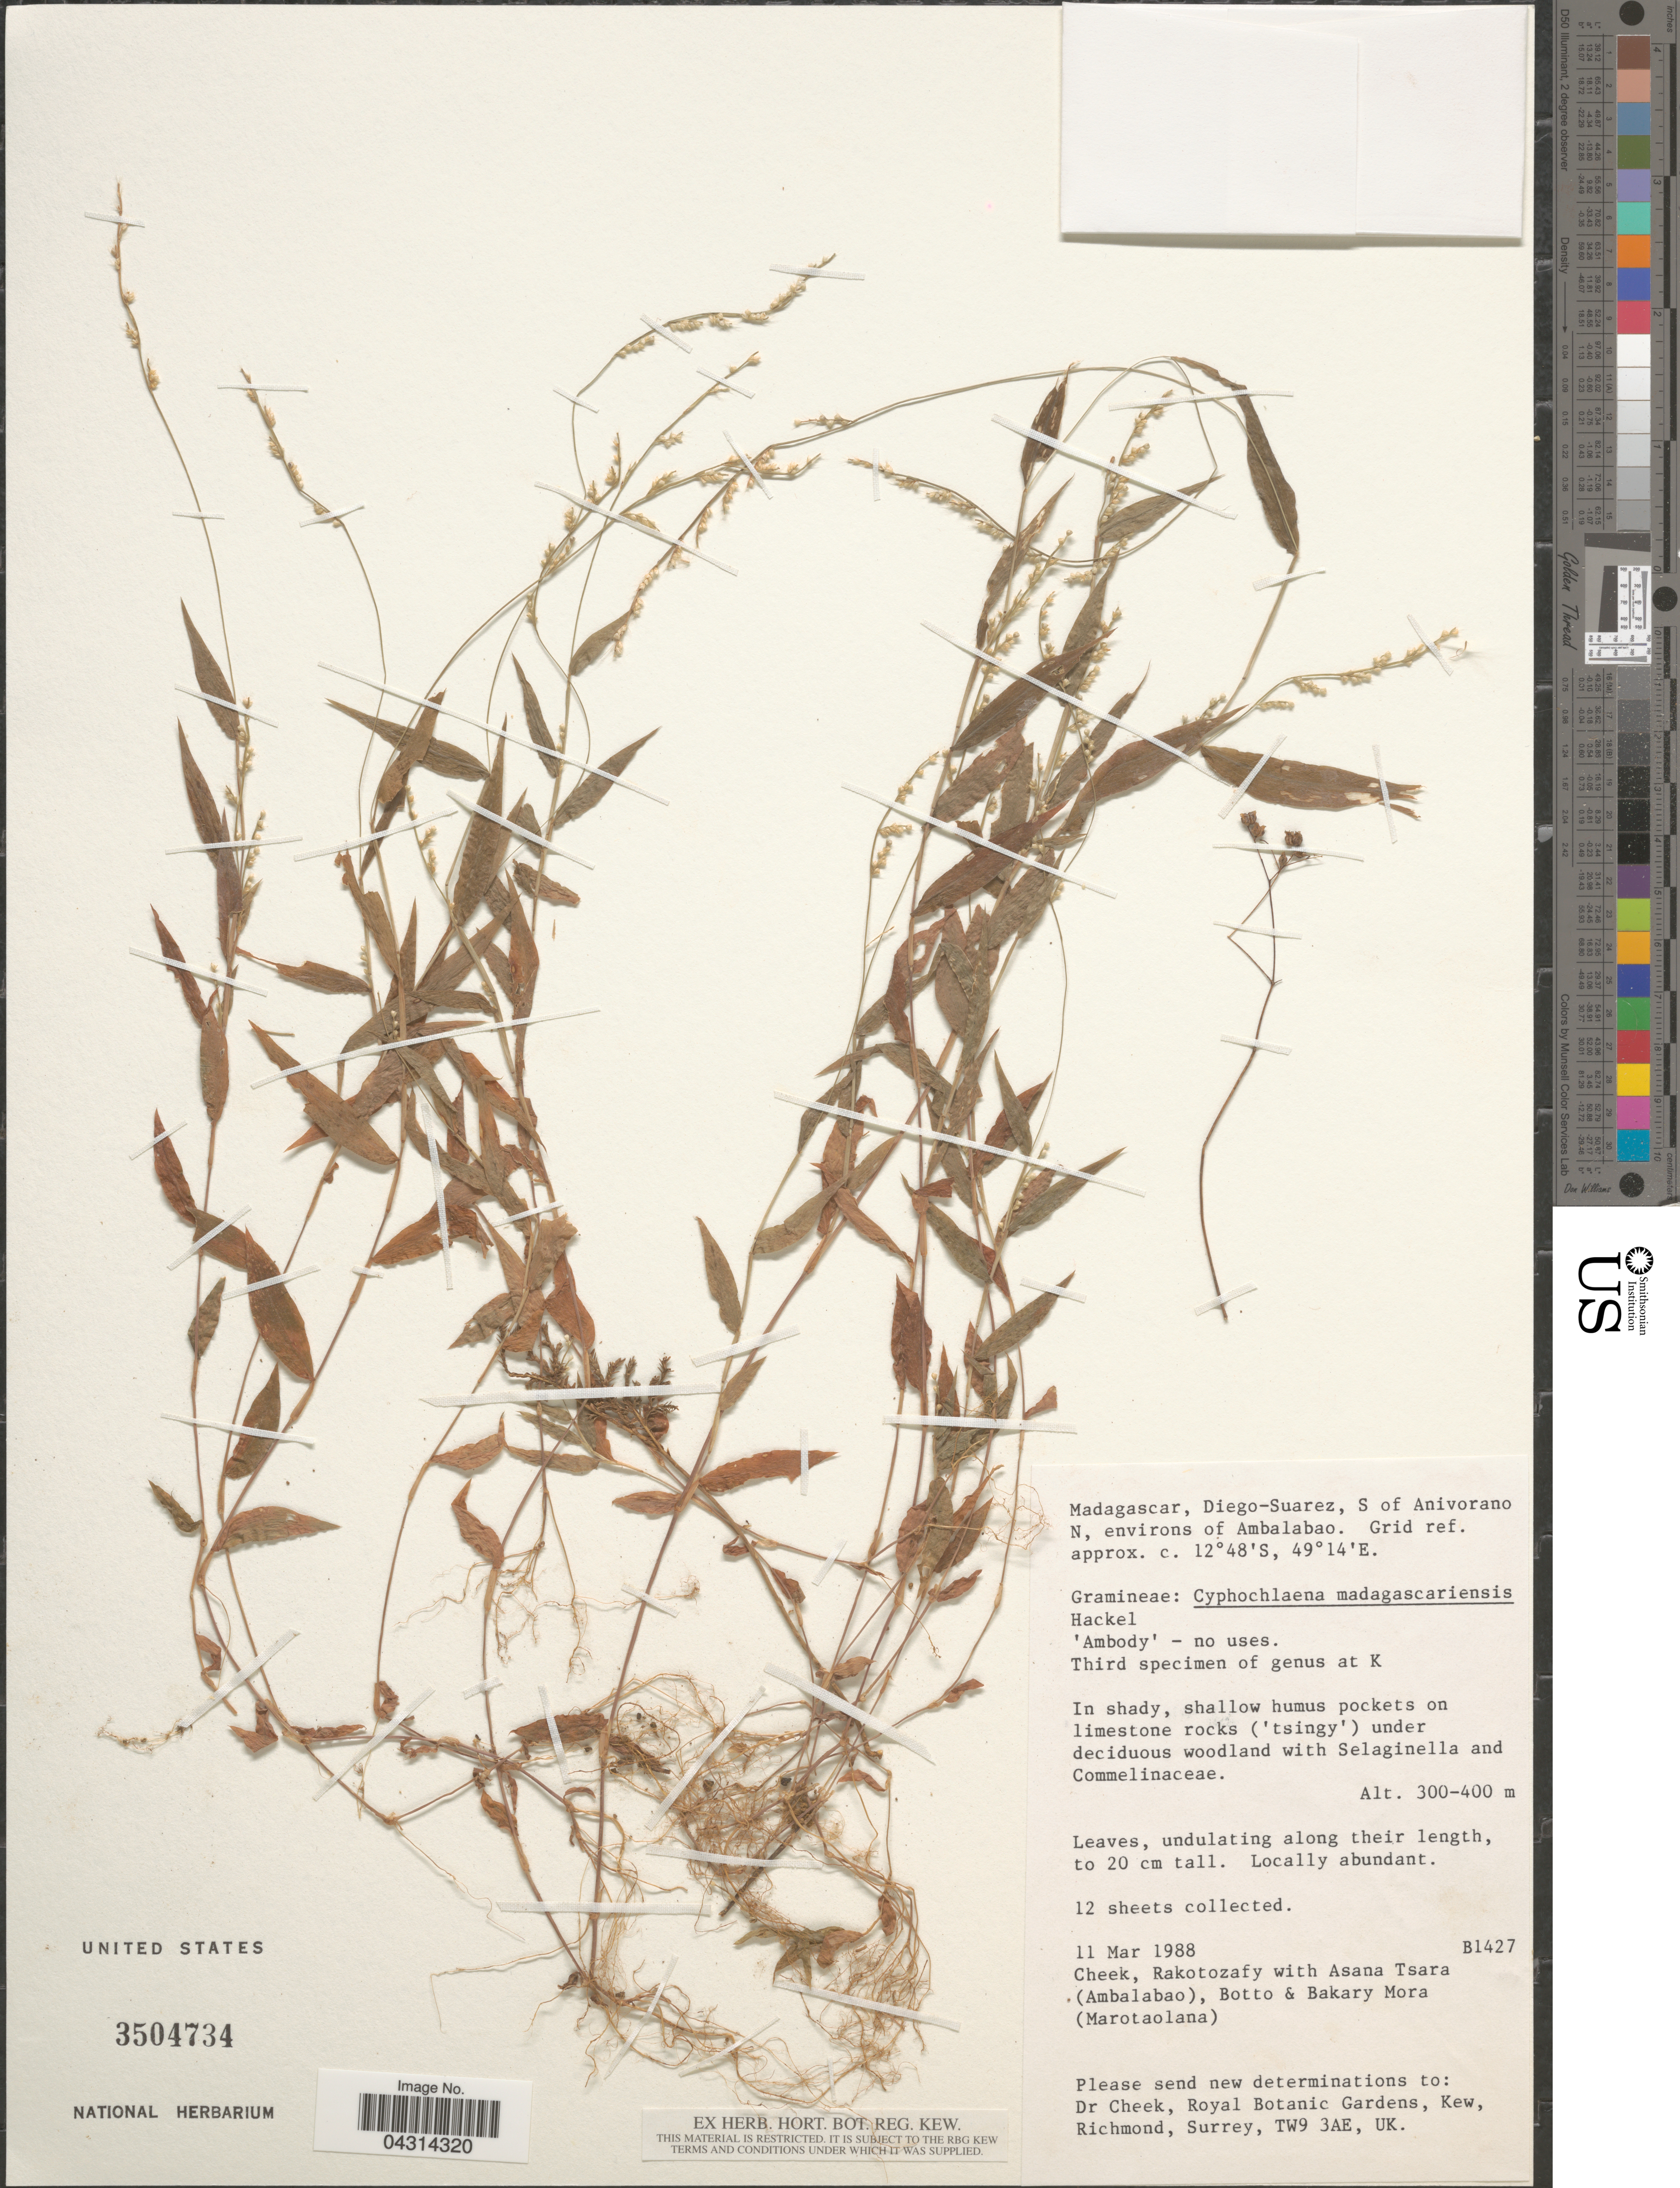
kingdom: Plantae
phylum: Tracheophyta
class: Liliopsida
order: Poales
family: Poaceae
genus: Cyphochlaena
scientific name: Cyphochlaena madagascariensis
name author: Hack.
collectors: -. Cheek, Rakotozafy, A. Tsara, Botto & B. Mora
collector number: B1427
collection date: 1988-03-11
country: Madagascar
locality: Diego-Suarez, S of Anivorano N, environs of Ambalabao.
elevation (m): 300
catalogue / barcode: US 3504734